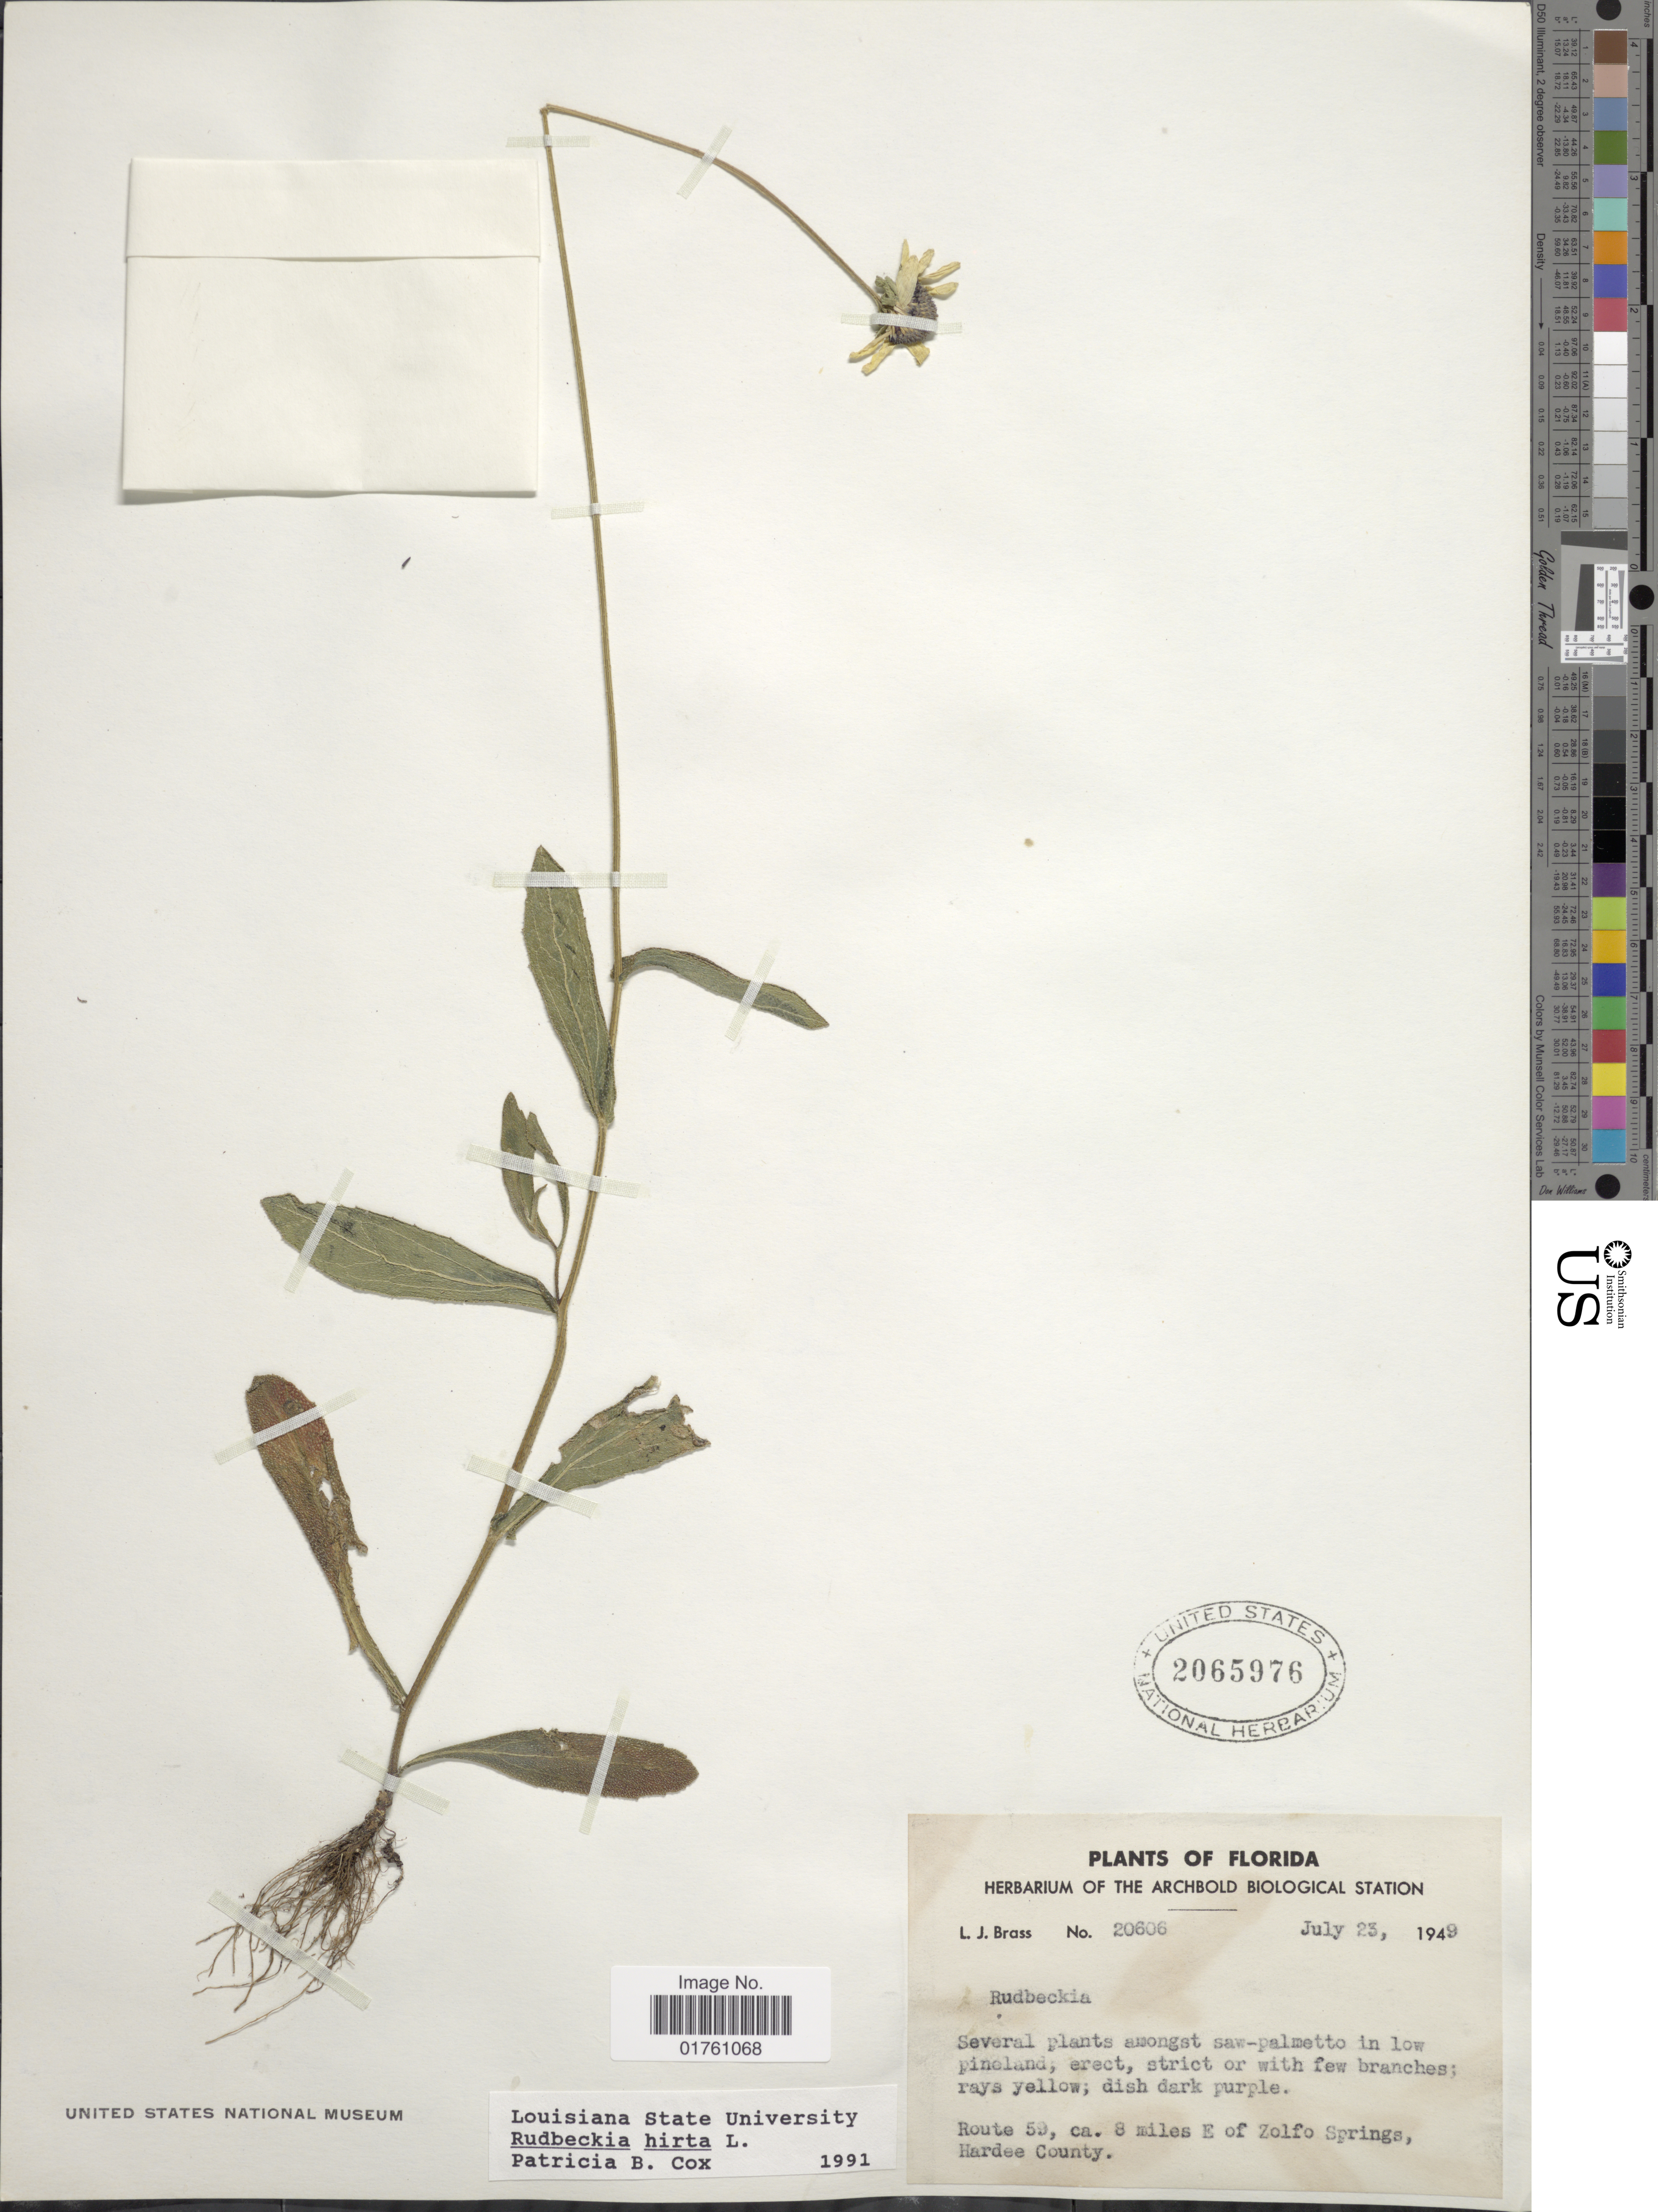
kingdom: Plantae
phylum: Tracheophyta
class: Magnoliopsida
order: Asterales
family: Asteraceae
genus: Rudbeckia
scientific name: Rudbeckia hirta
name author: L.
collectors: L. J. Brass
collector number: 20606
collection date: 1949-07-23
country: United States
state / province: Florida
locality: Route 59, ca 8 miles E of Selfo Springs, Hardee County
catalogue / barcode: US 2065976